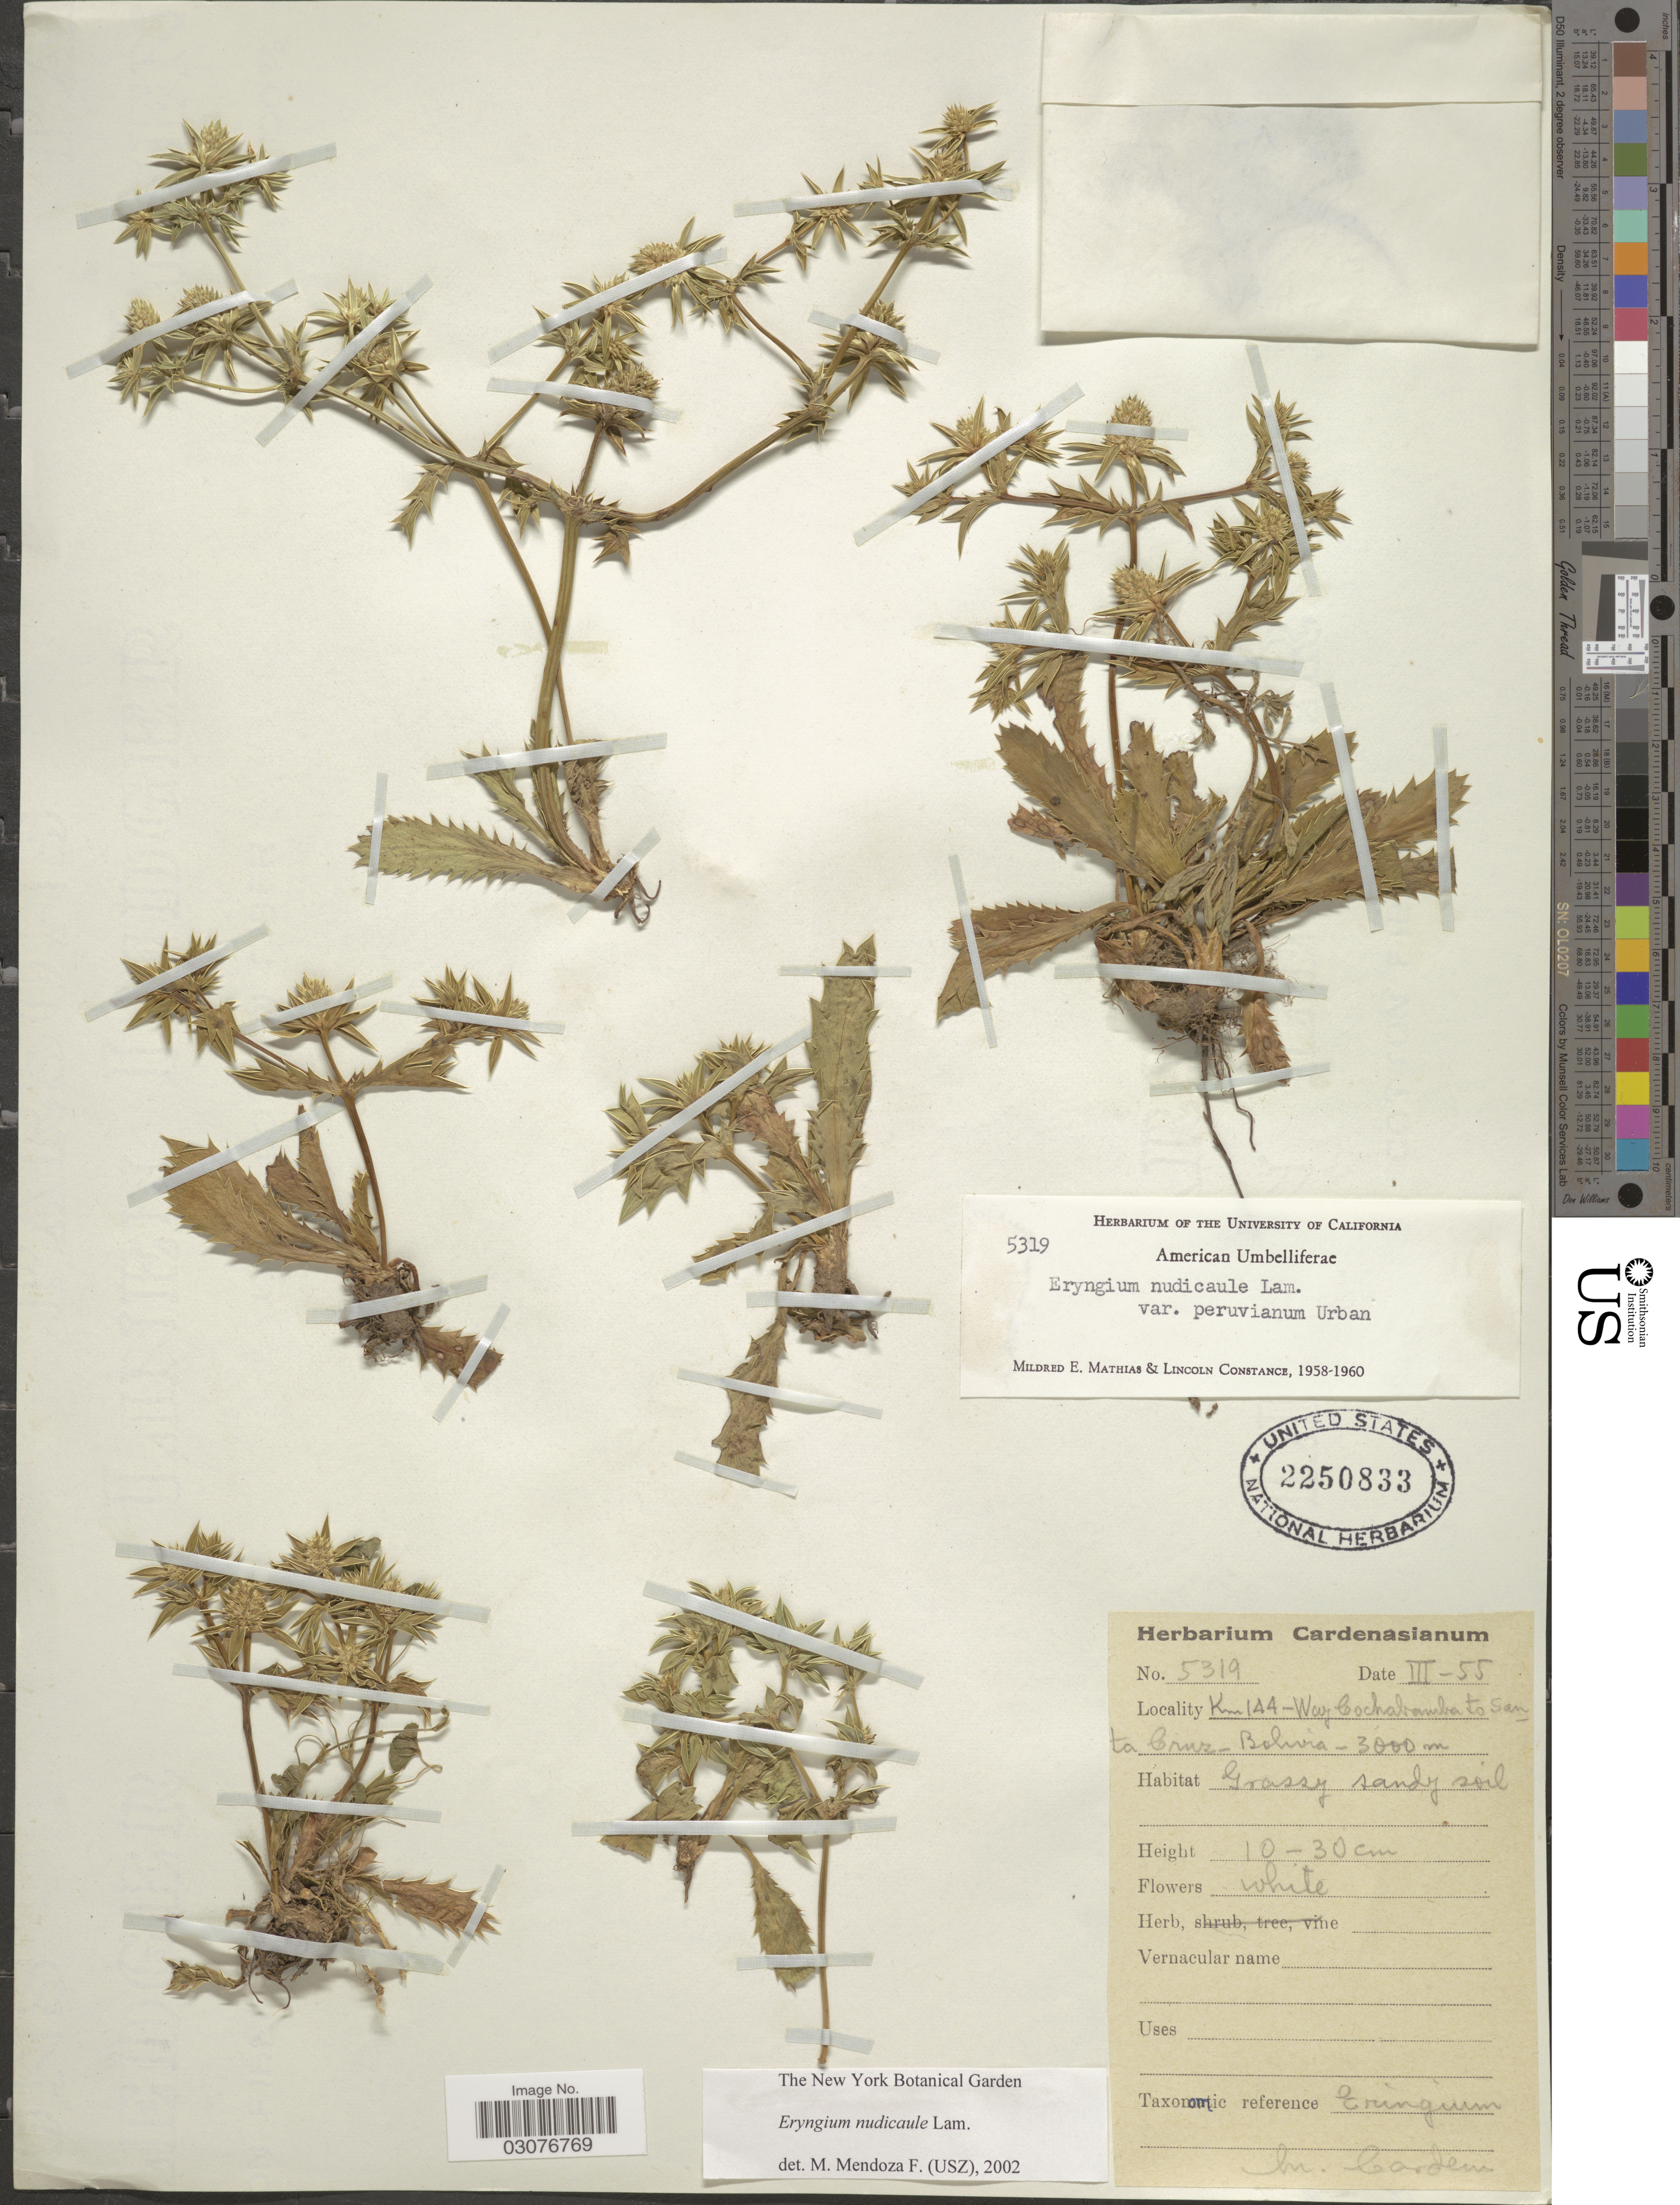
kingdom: Plantae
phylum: Tracheophyta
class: Magnoliopsida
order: Apiales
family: Apiaceae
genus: Eryngium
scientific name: Eryngium nudicaule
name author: Lam.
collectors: M. Cárdenas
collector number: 5319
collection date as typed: Transcribed d/m/y: /3/55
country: Bolivia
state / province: Santa Cruz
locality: Km 144, Way Cochabamba to Santa Cruz.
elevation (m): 3000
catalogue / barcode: US 2250833